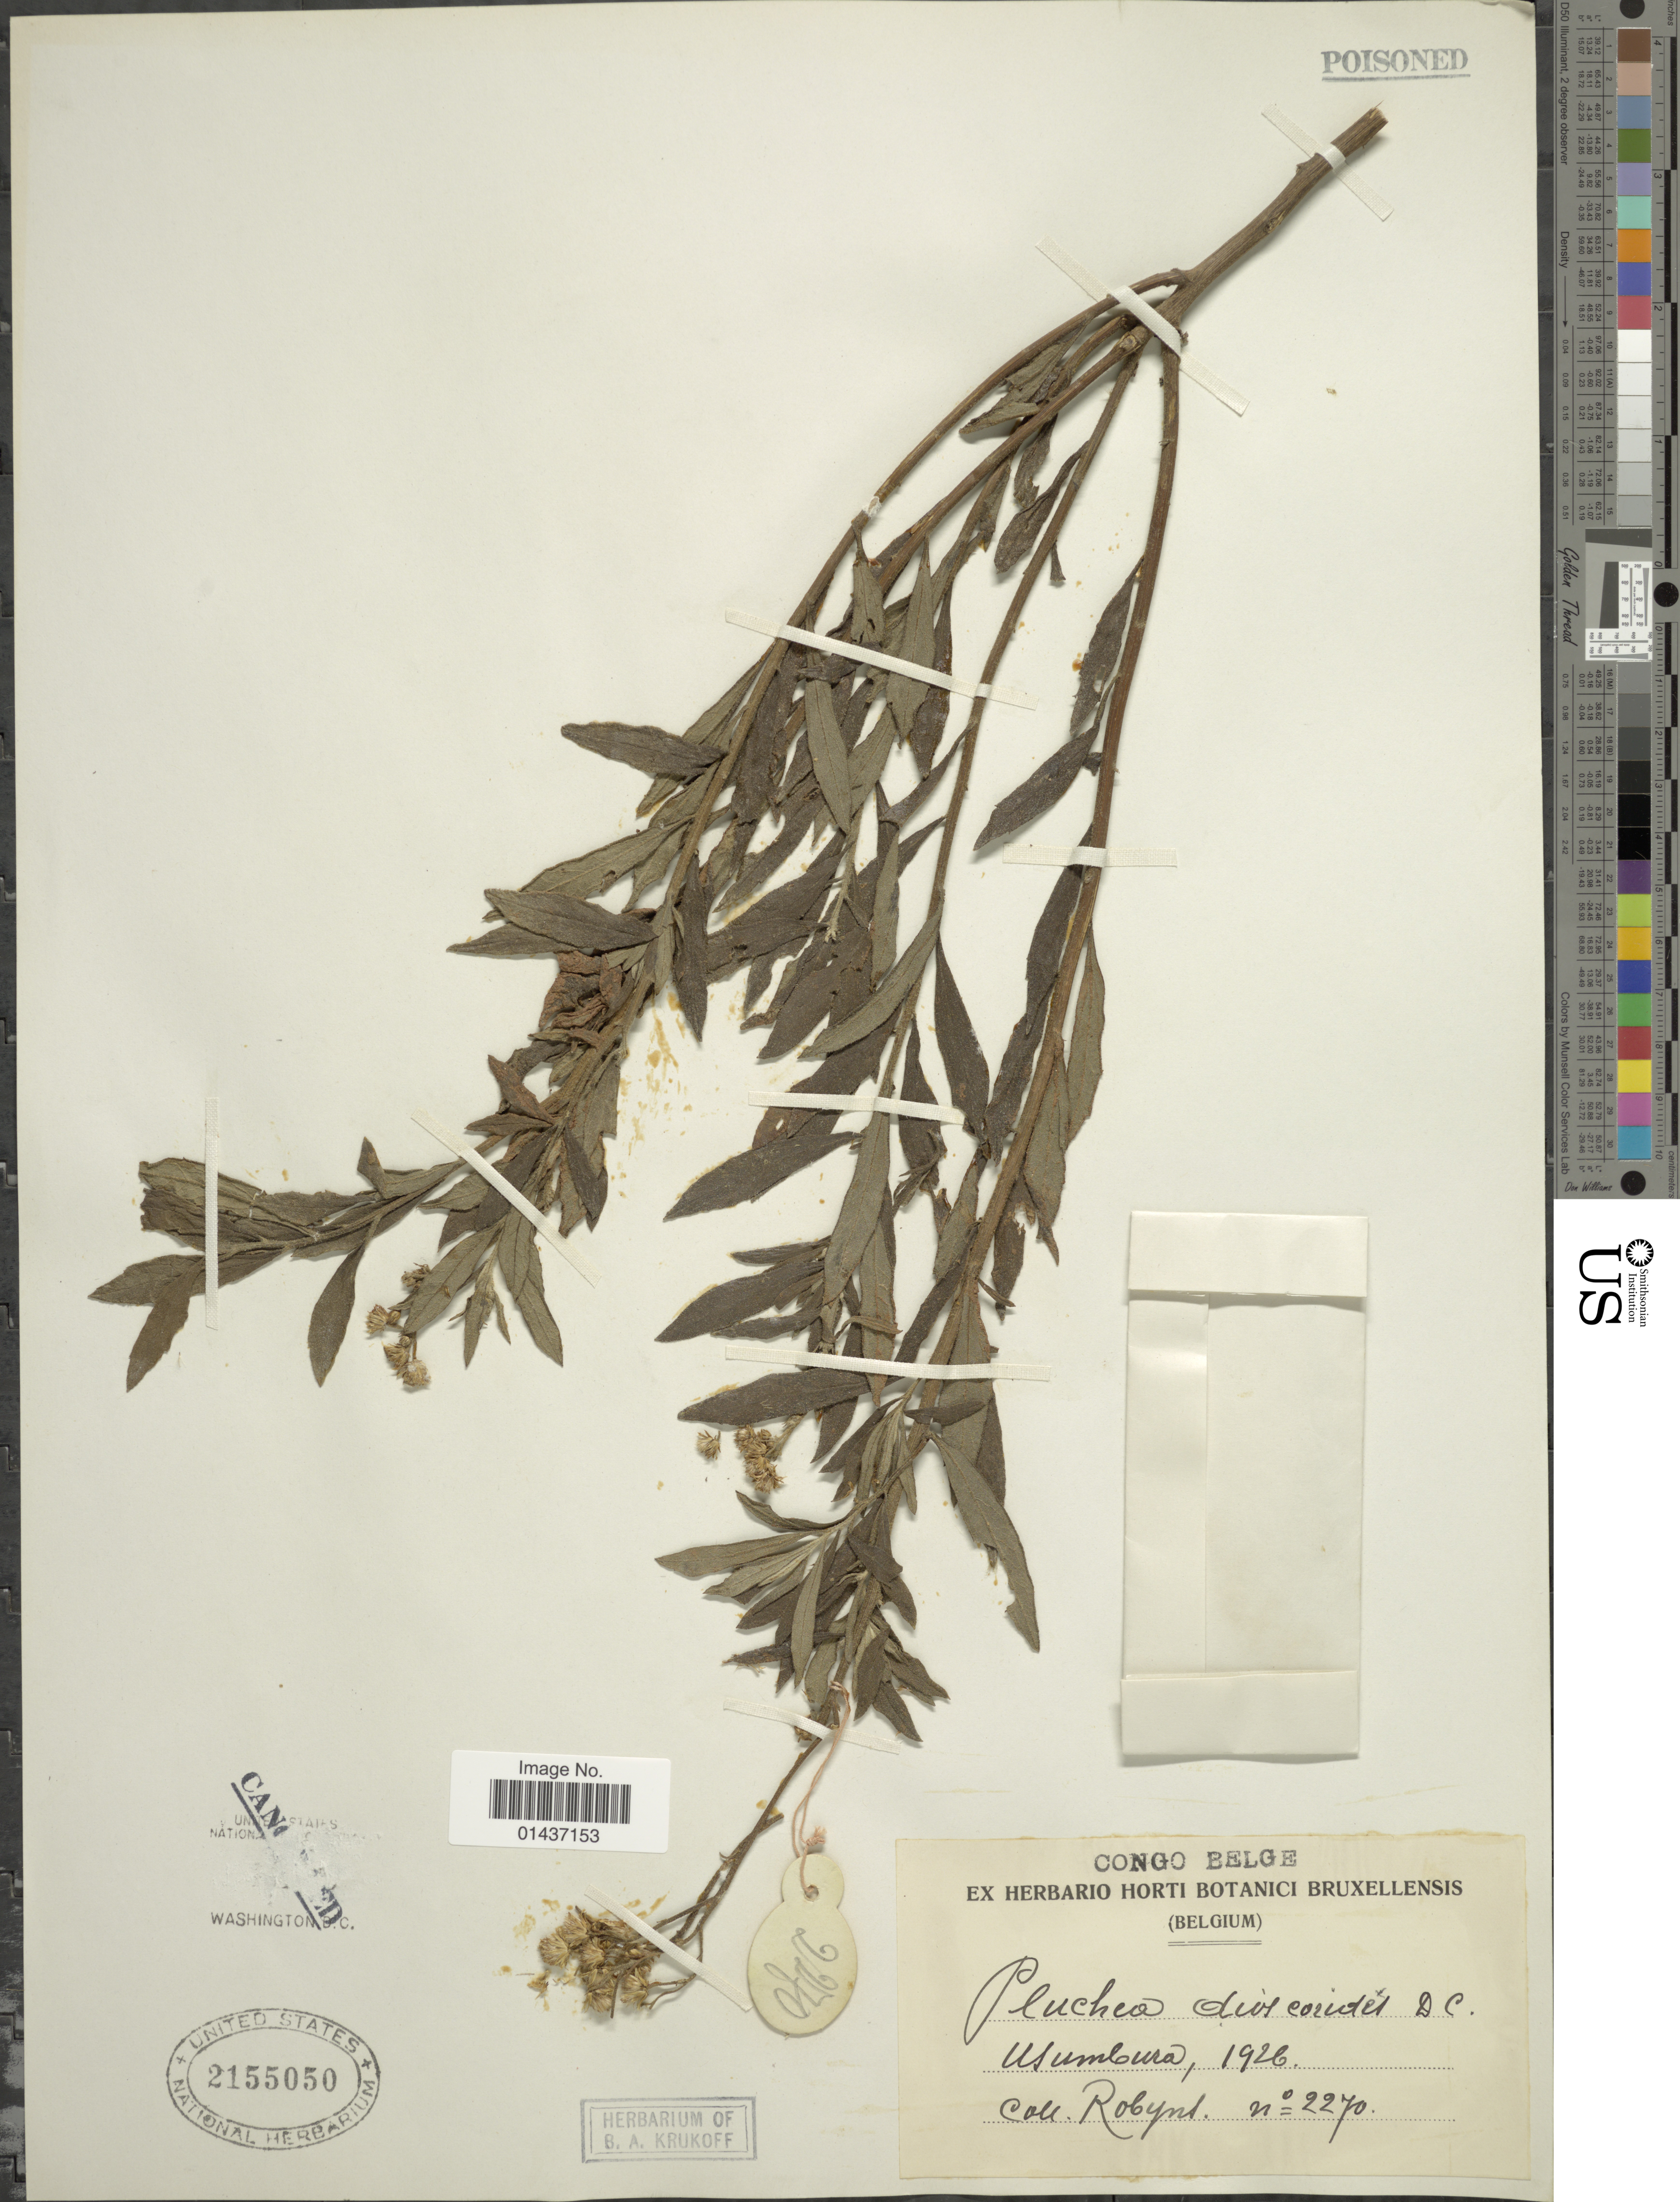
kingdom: Plantae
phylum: Tracheophyta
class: Magnoliopsida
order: Asterales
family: Asteraceae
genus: Pluchea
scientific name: Pluchea dioscoridis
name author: (L.) DC.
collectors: -. Robyns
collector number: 2270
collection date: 1926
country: Congo, Democratic Republic of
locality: Congo Belge, Usumbura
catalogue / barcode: US 2155050